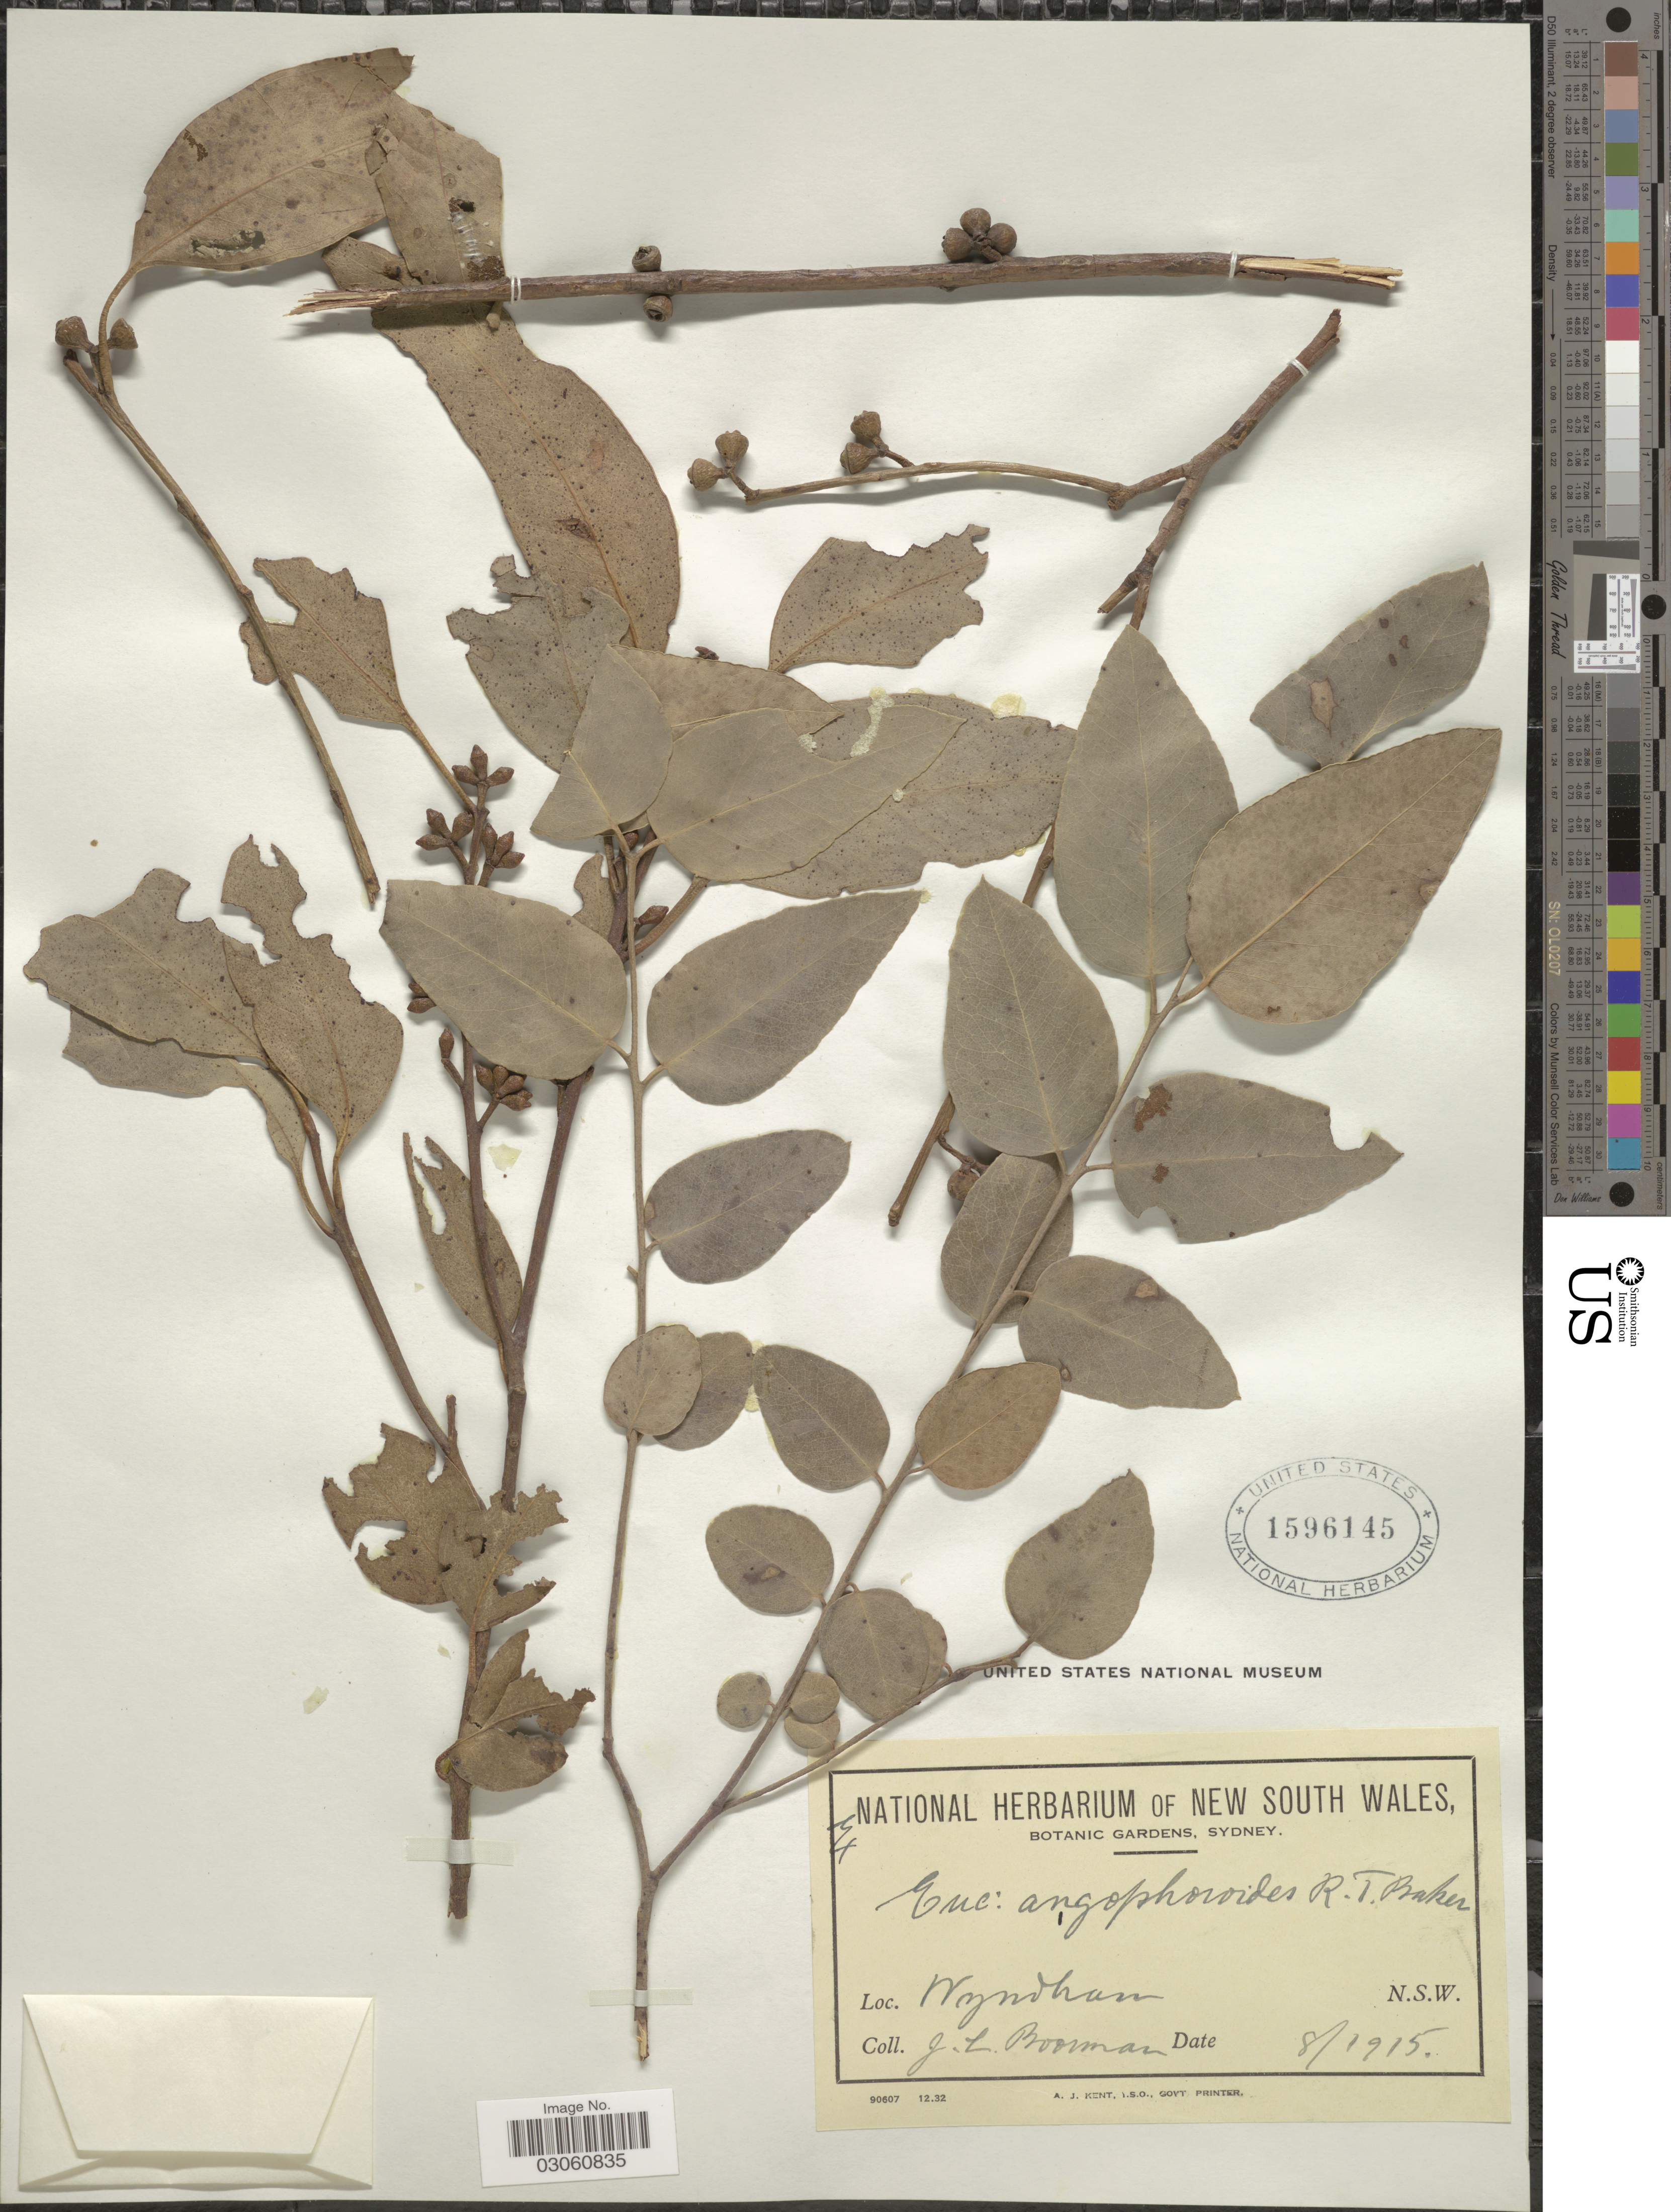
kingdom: Plantae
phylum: Tracheophyta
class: Magnoliopsida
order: Myrtales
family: Myrtaceae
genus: Eucalyptus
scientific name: Eucalyptus angophoroides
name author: R.T. Baker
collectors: J. Boorman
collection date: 1915-08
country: Australia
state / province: New South Wales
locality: Wyndham.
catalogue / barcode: US 1596145